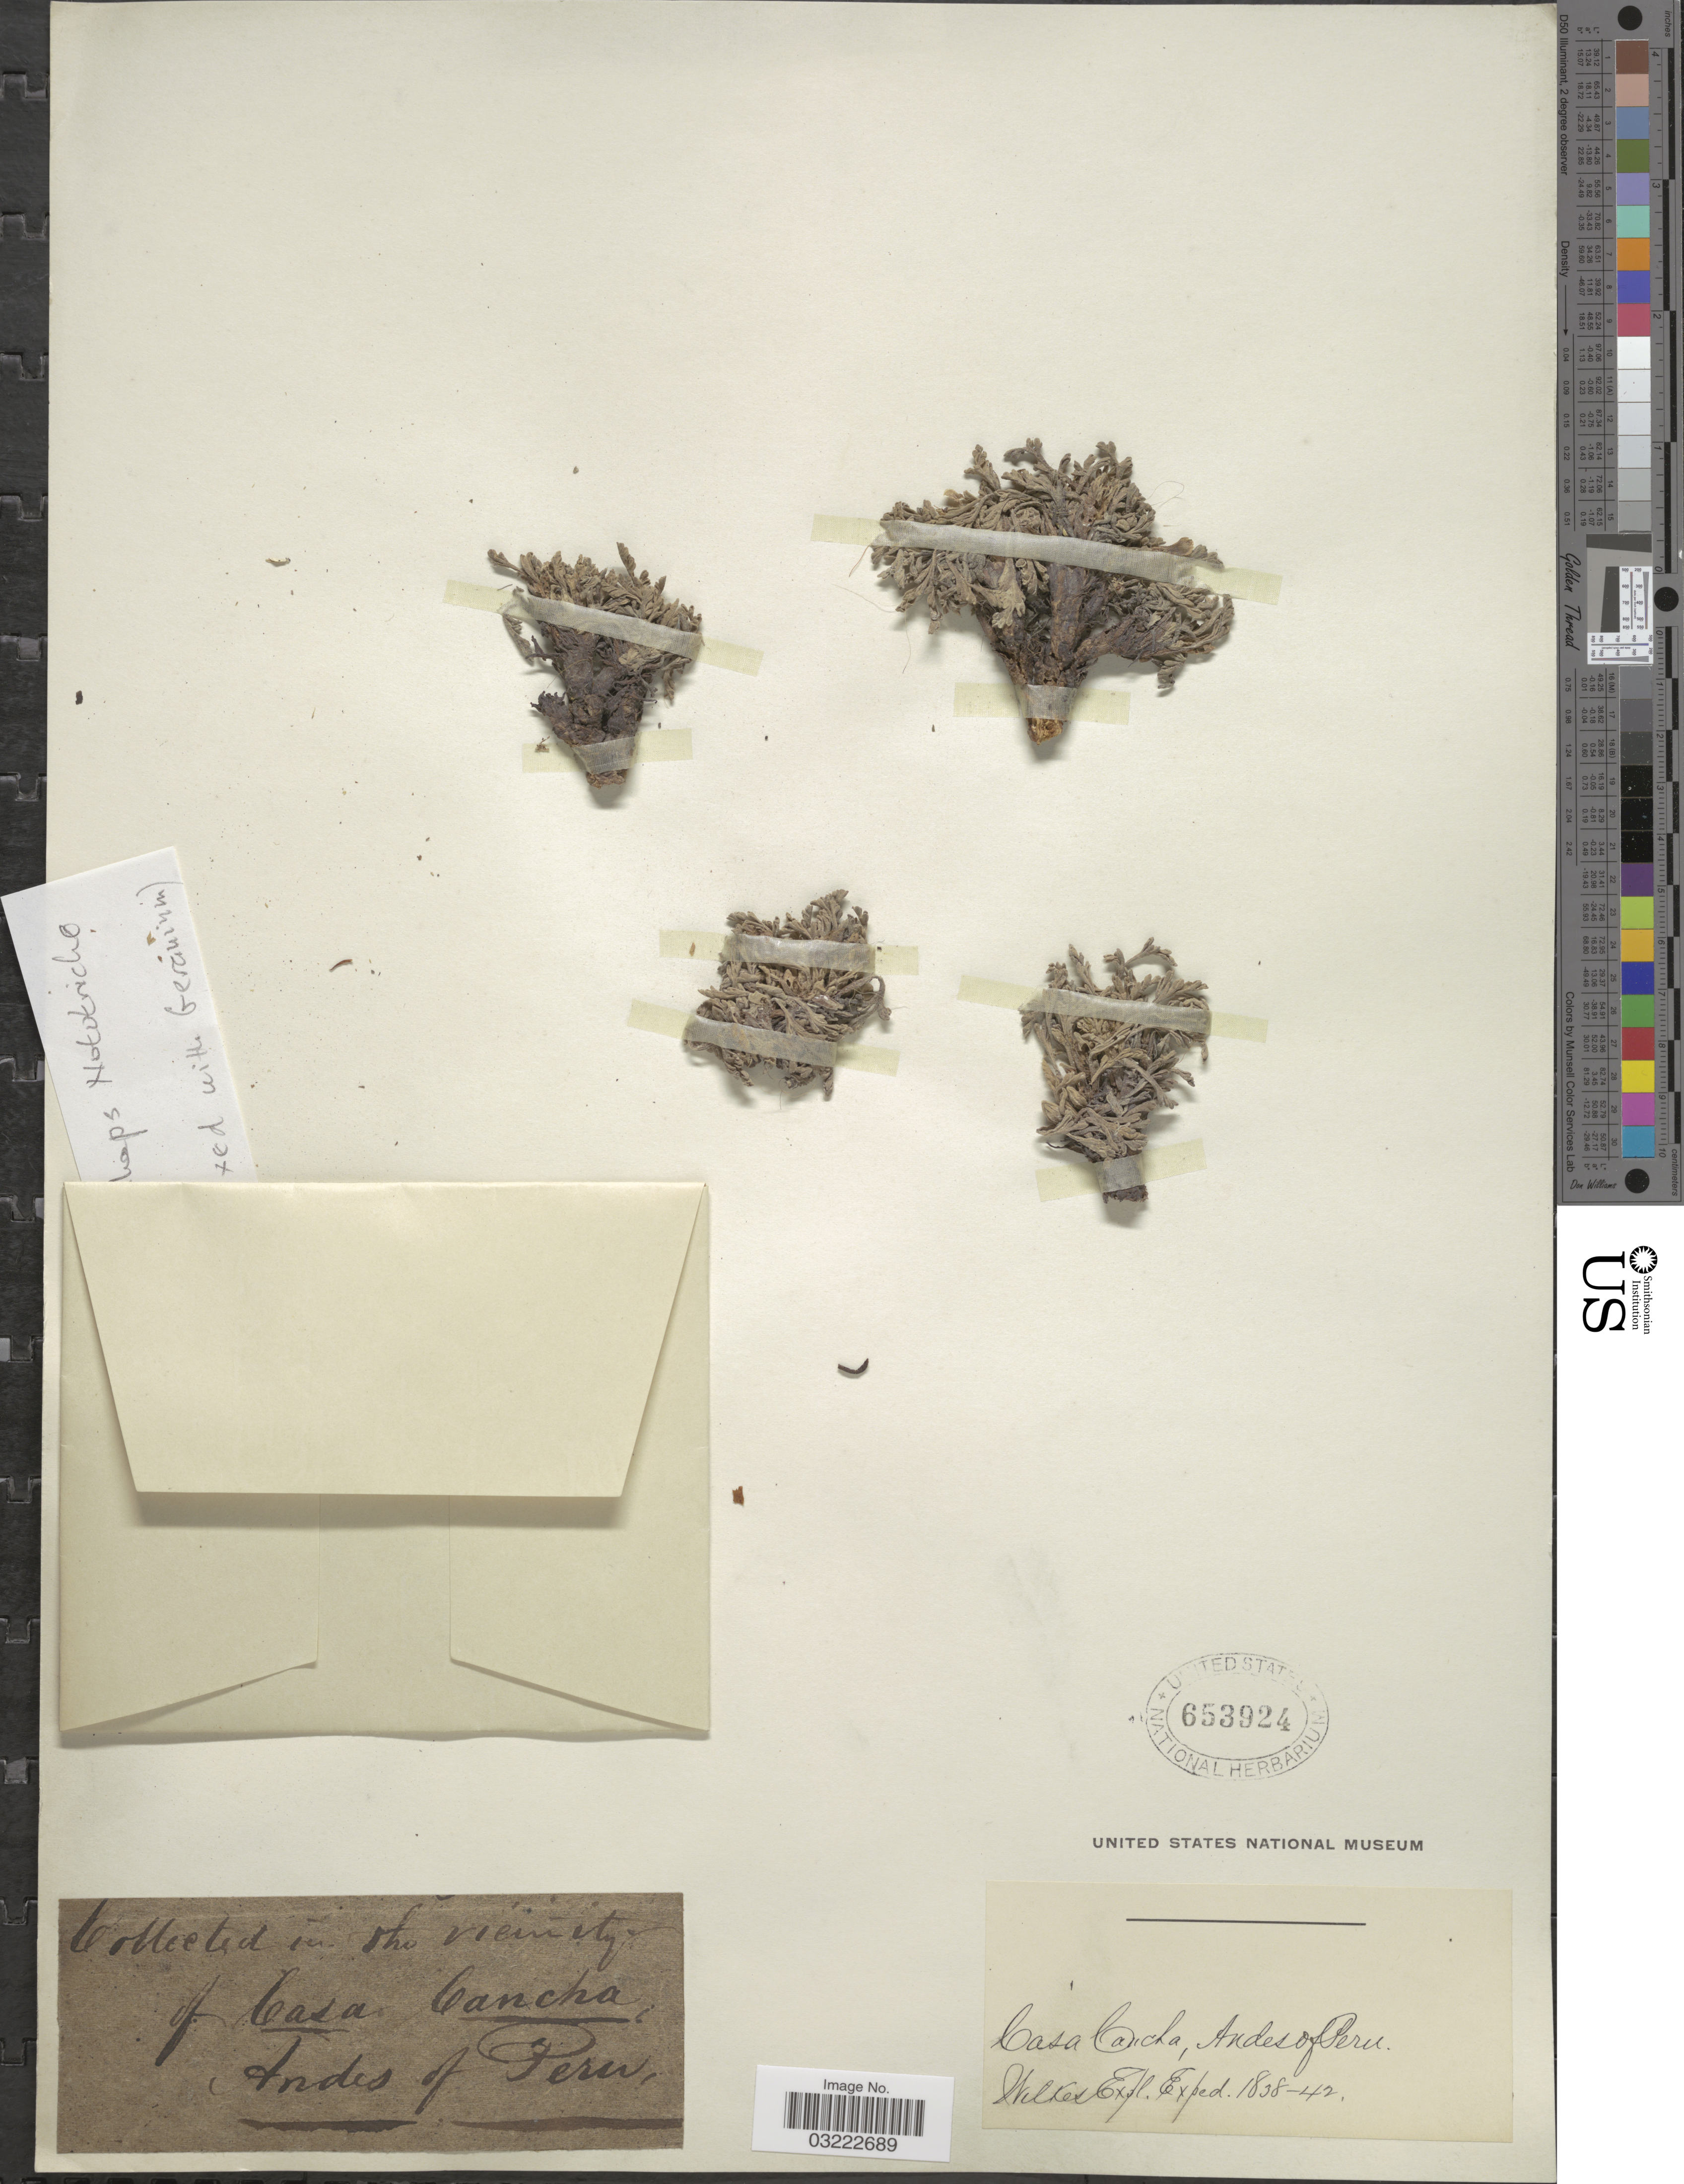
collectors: Wilkes Explor. Exped.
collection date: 1838/1842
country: Peru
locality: In the vicinity of Casa Cancha, Andes of Peru.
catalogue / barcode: US 653924